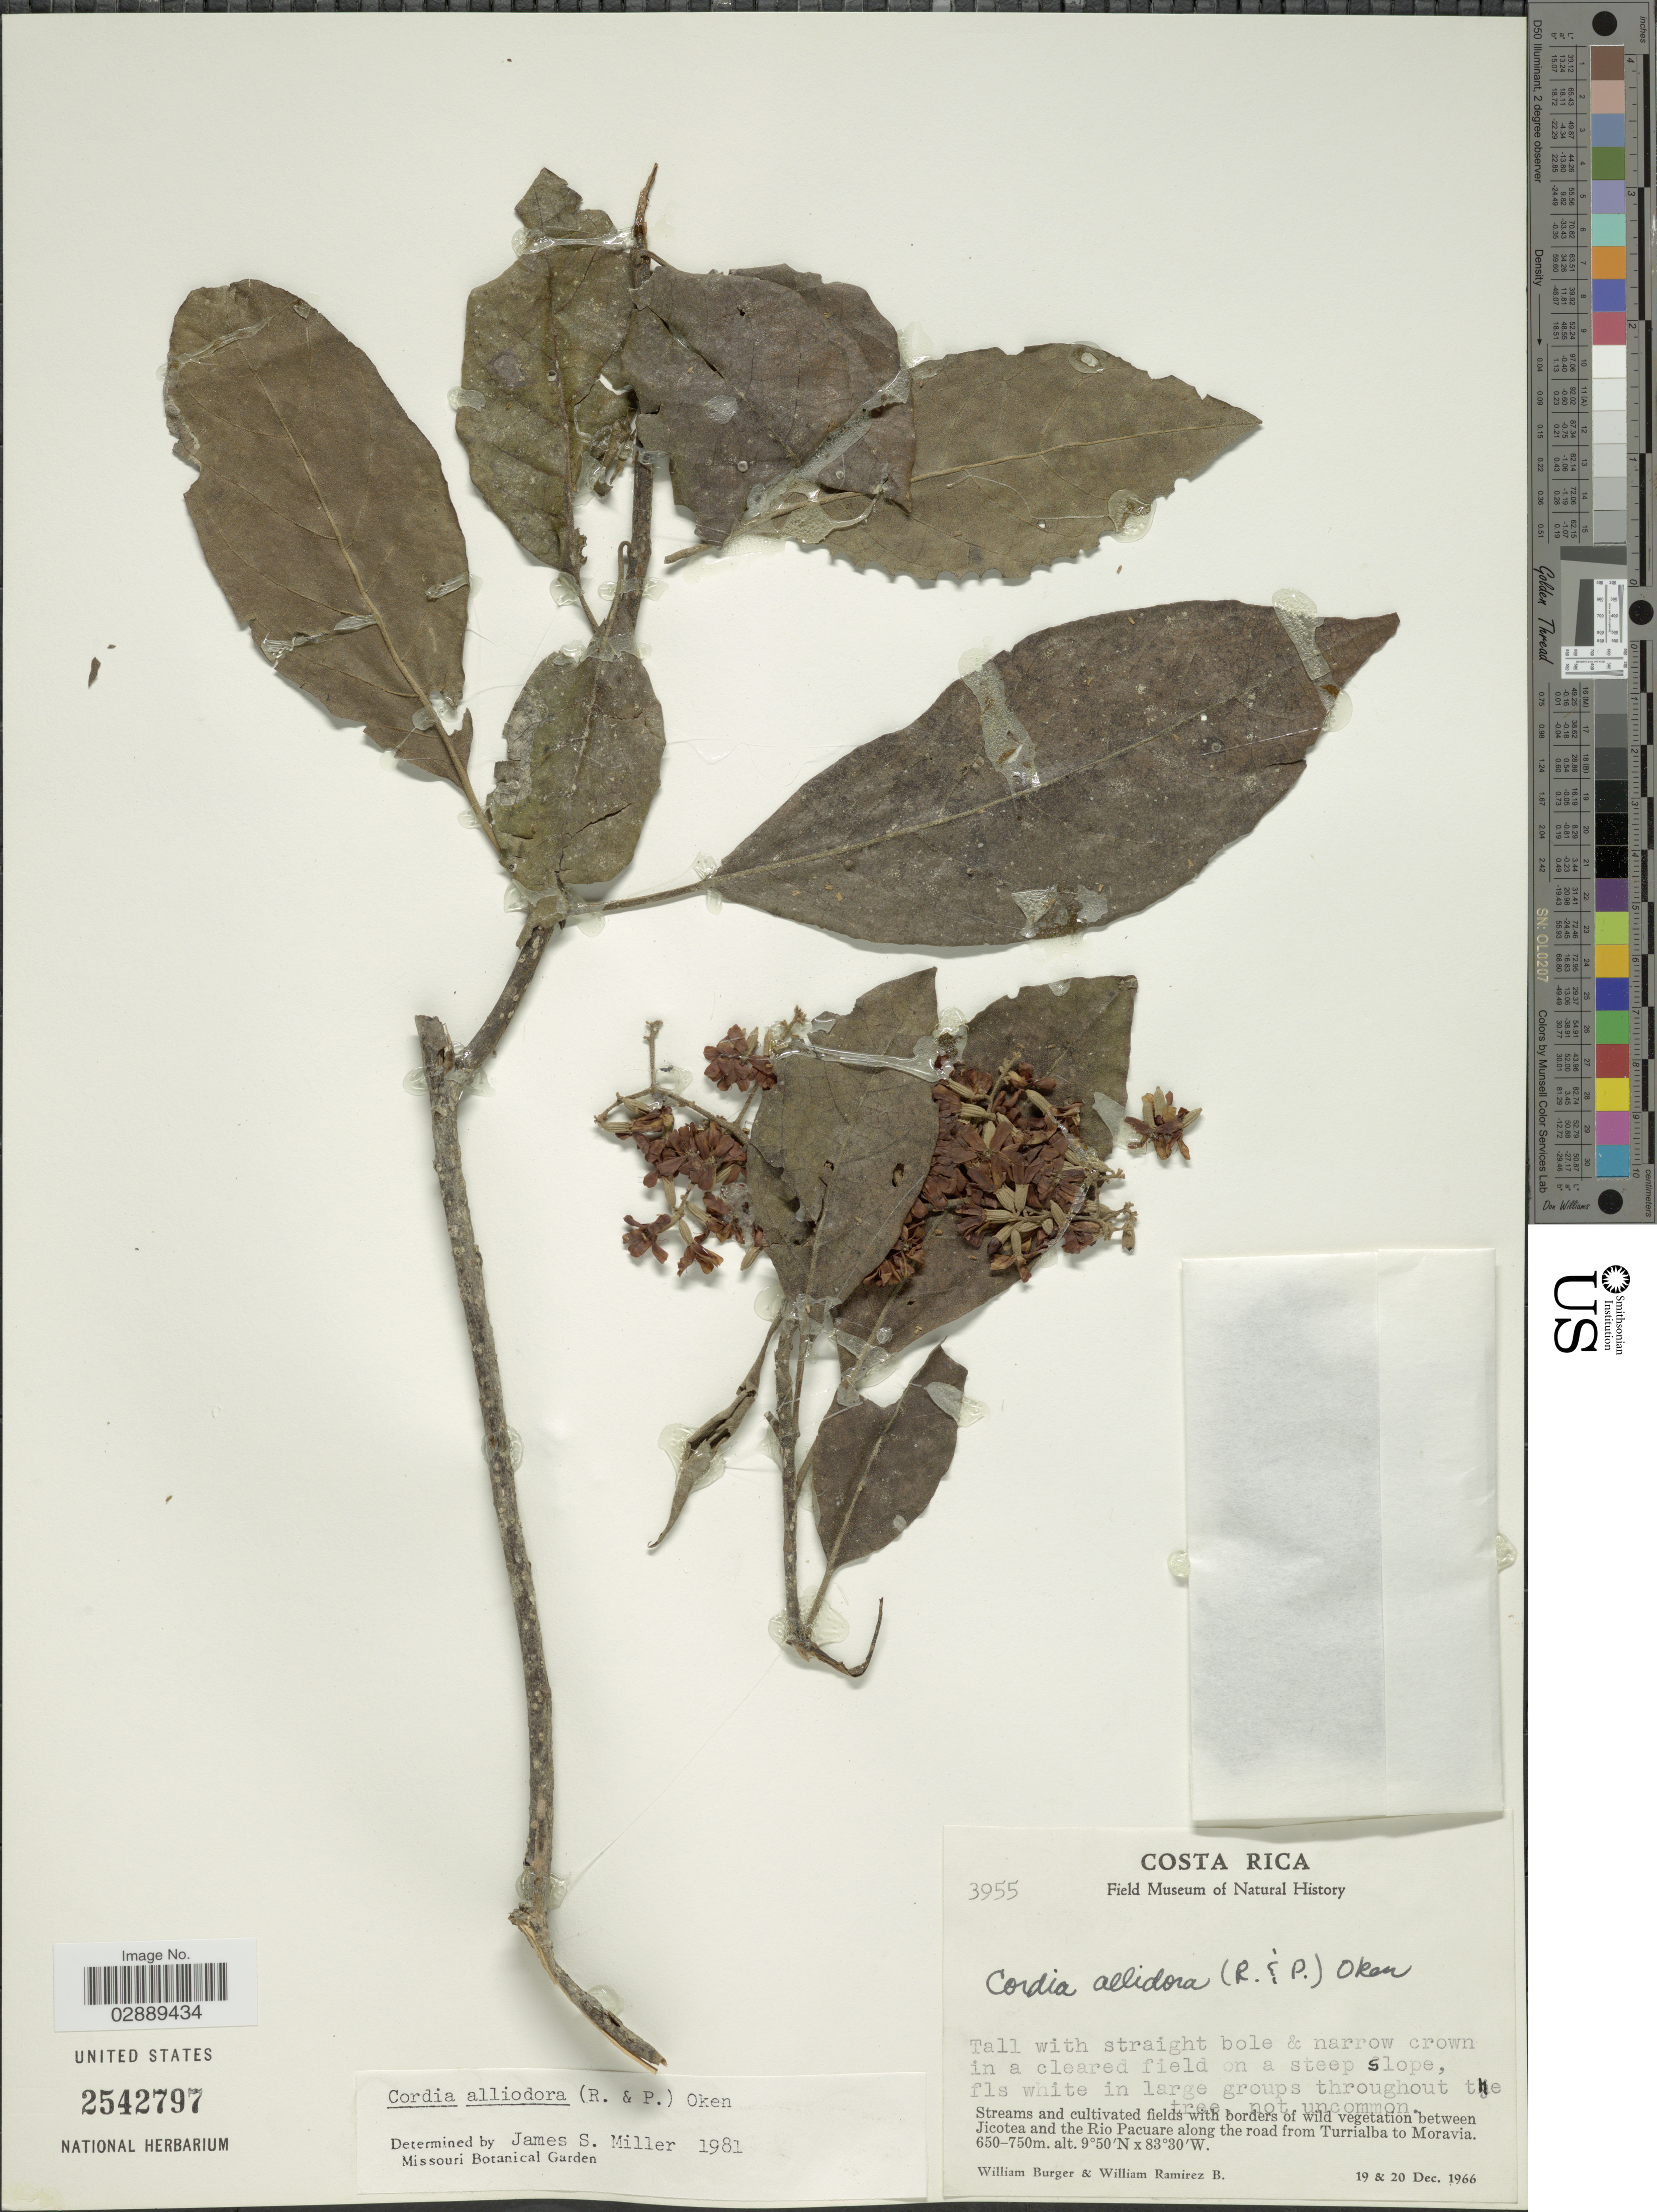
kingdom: Plantae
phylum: Tracheophyta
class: Magnoliopsida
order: Boraginales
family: Cordiaceae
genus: Cordia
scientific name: Cordia alliodora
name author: (Ruiz & Pav.) Oken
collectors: W. Burger & W. Ramirez B.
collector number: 3955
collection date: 1966-12-19/1966-12-20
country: Costa Rica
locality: Streams and cultivated fields with borders of wild vegetation between Jicotea and the Rio Pacuare along the road from Turrialba to Moravia.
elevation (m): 650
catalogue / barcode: US 2542797